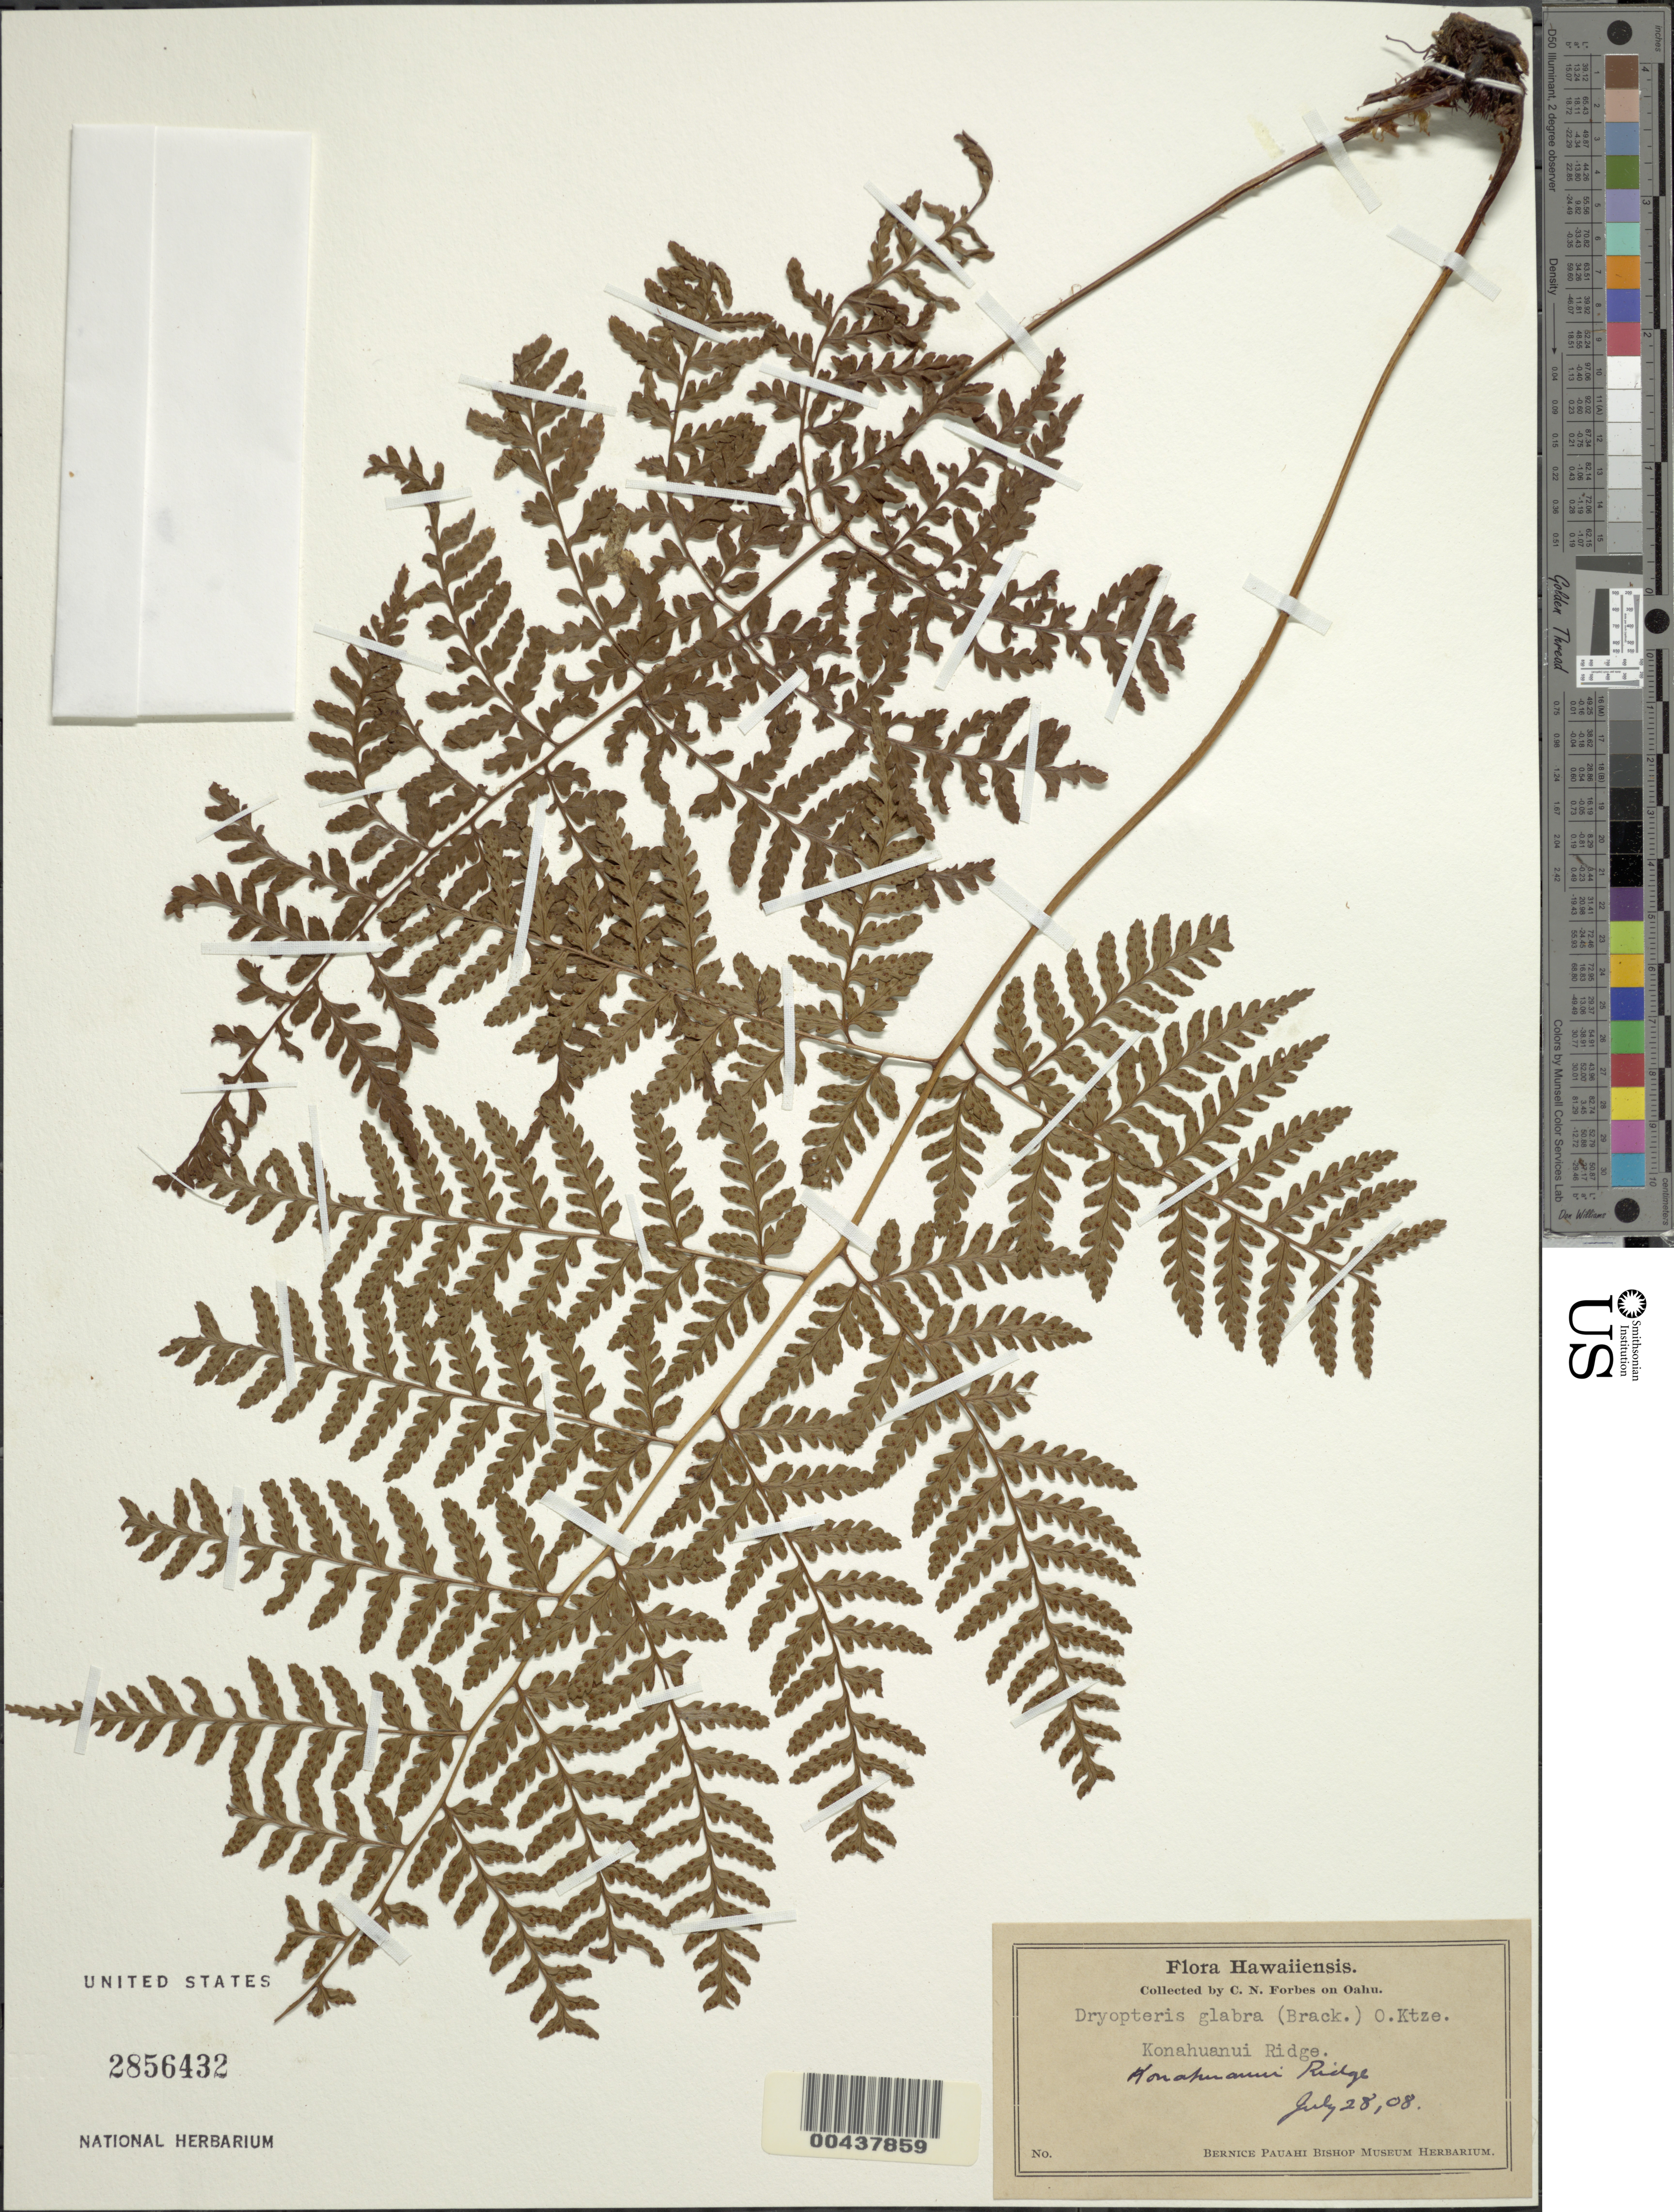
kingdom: Plantae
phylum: Tracheophyta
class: Polypodiopsida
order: Polypodiales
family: Dryopteridaceae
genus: Dryopteris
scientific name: Dryopteris unidentata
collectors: C. N. Forbes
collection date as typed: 28 Jul 1908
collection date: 1908-07-28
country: United States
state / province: Hawaii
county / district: Honolulu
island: Oahu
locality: Konahuanui Ridge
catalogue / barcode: US 2856432